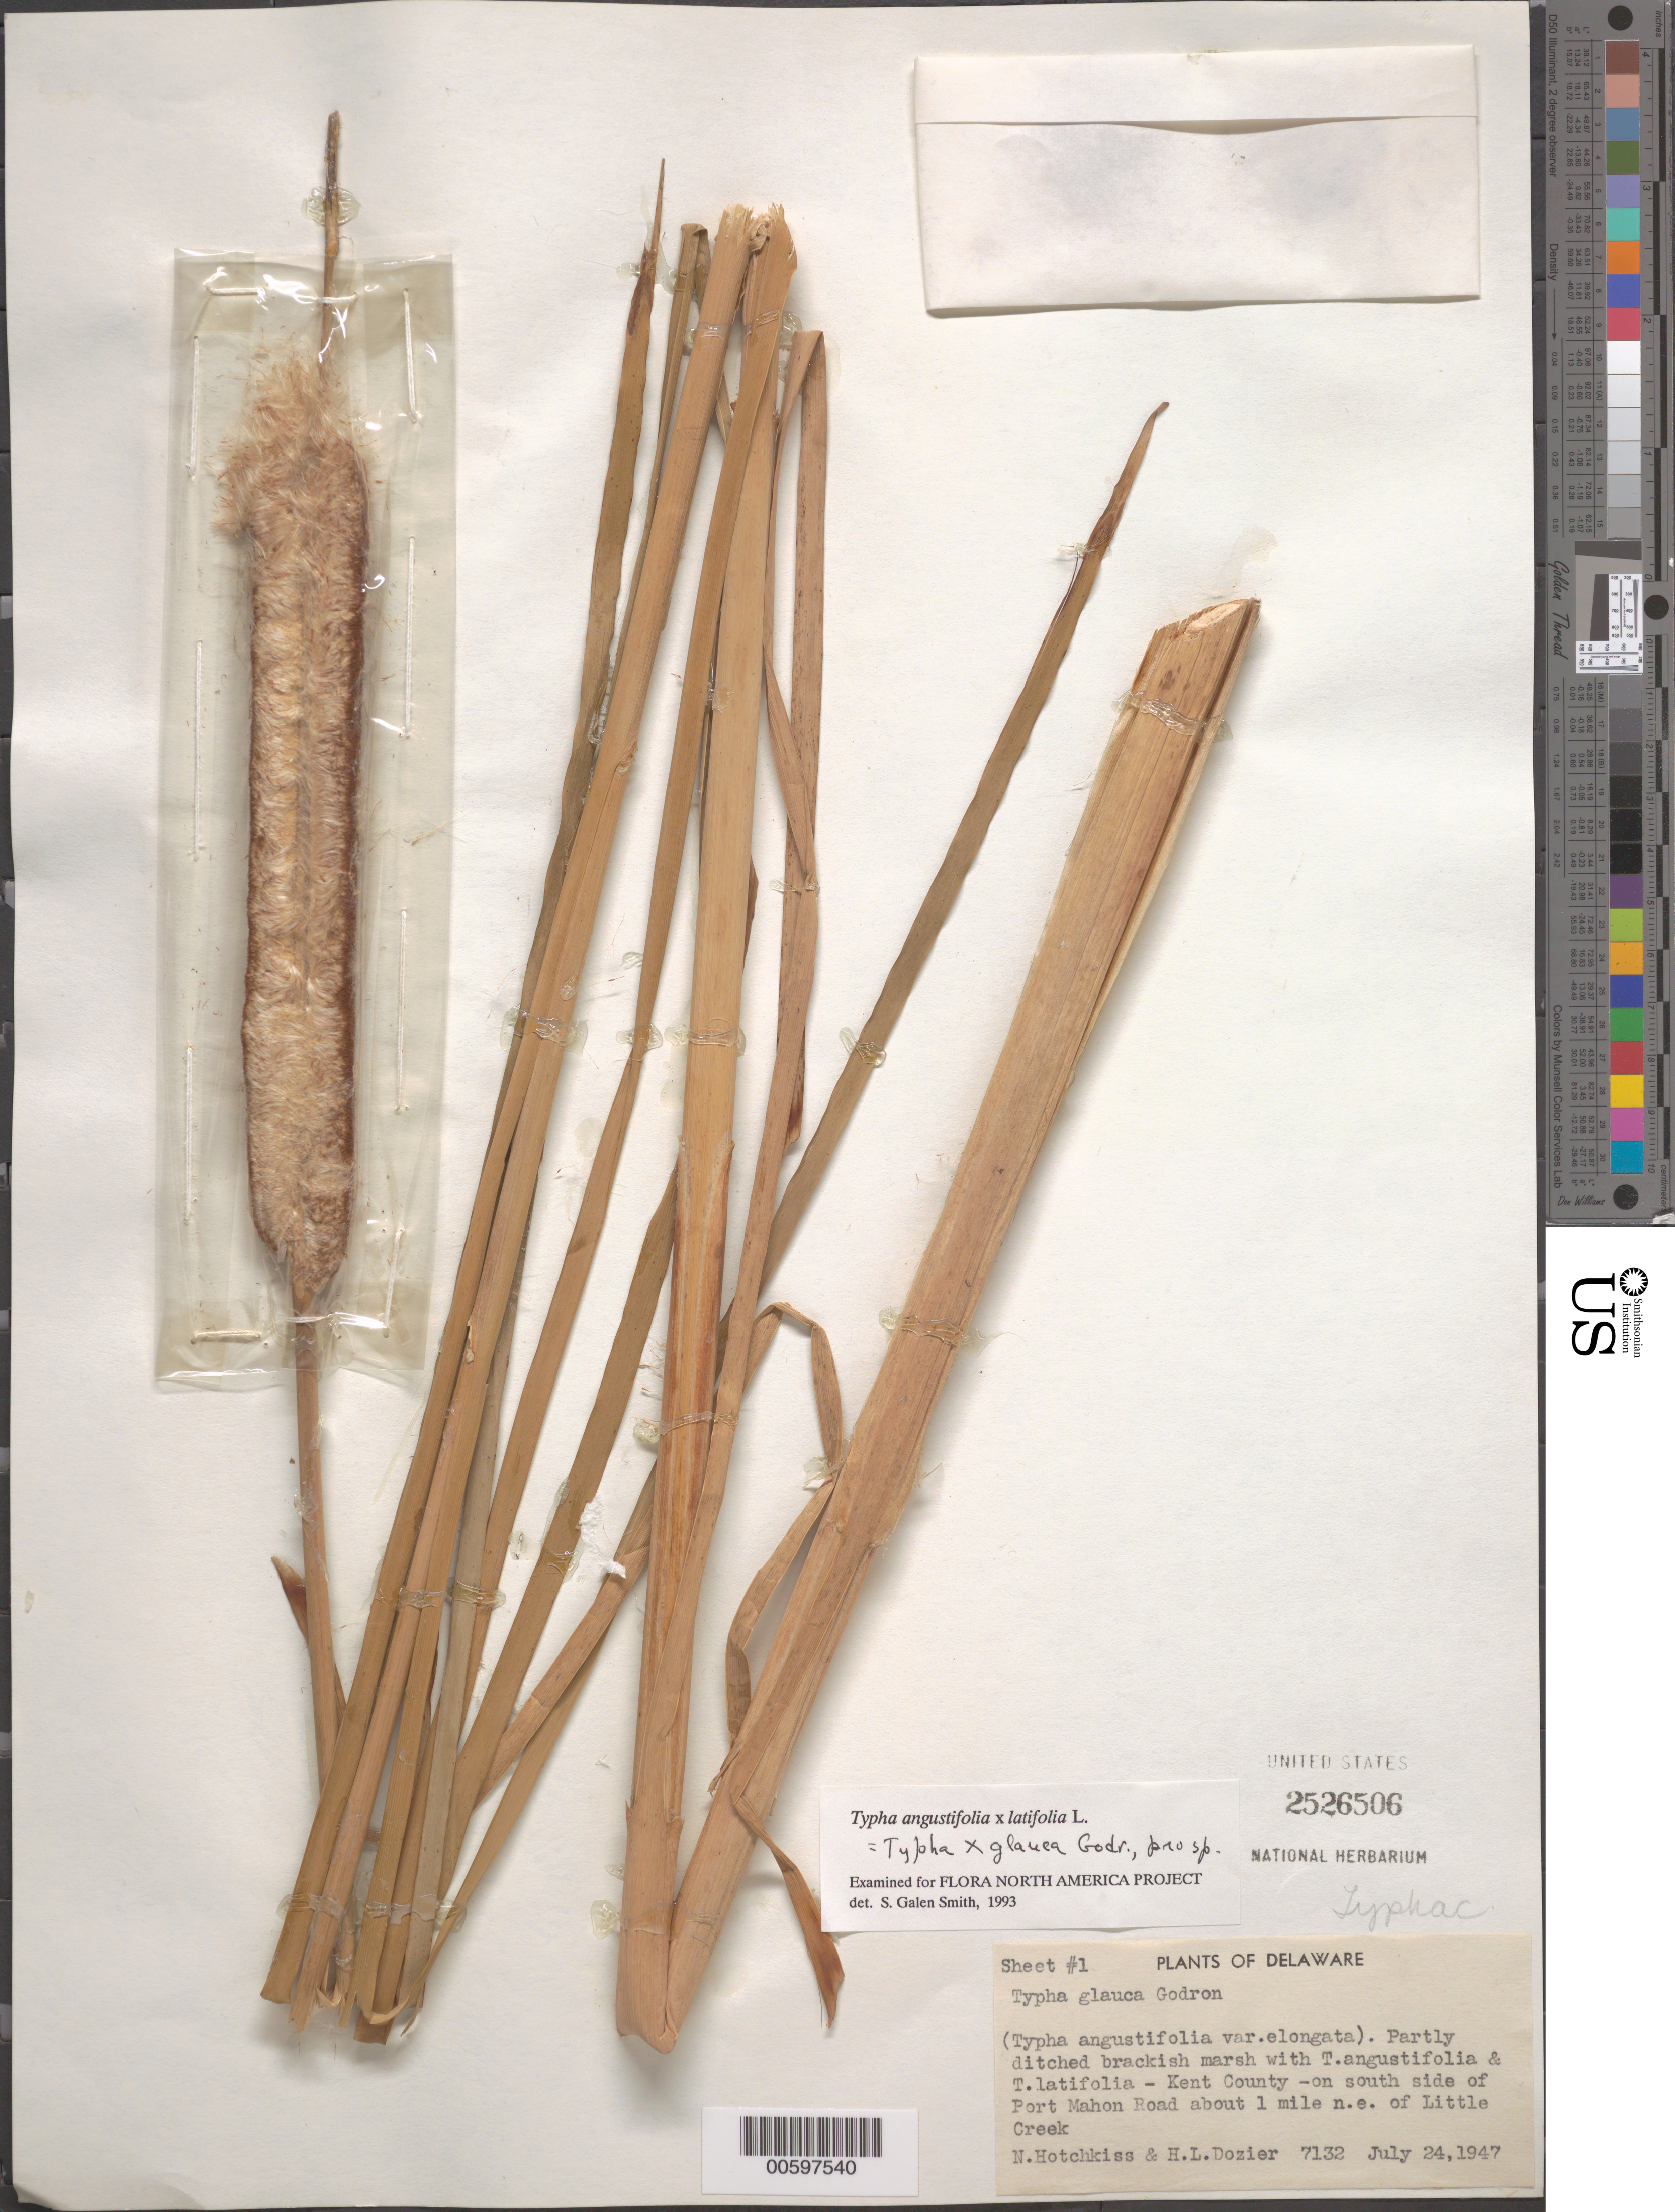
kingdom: Plantae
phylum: Tracheophyta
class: Liliopsida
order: Poales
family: Typhaceae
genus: Typha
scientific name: Typha glauca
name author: Godr.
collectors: N. Hotchkiss & H. Dozier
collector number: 7132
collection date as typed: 24 Jul 1947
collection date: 1947-07-24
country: United States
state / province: Delaware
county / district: Kent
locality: S of Port Mahon Road, NE of Little Creek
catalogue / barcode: US 2526506